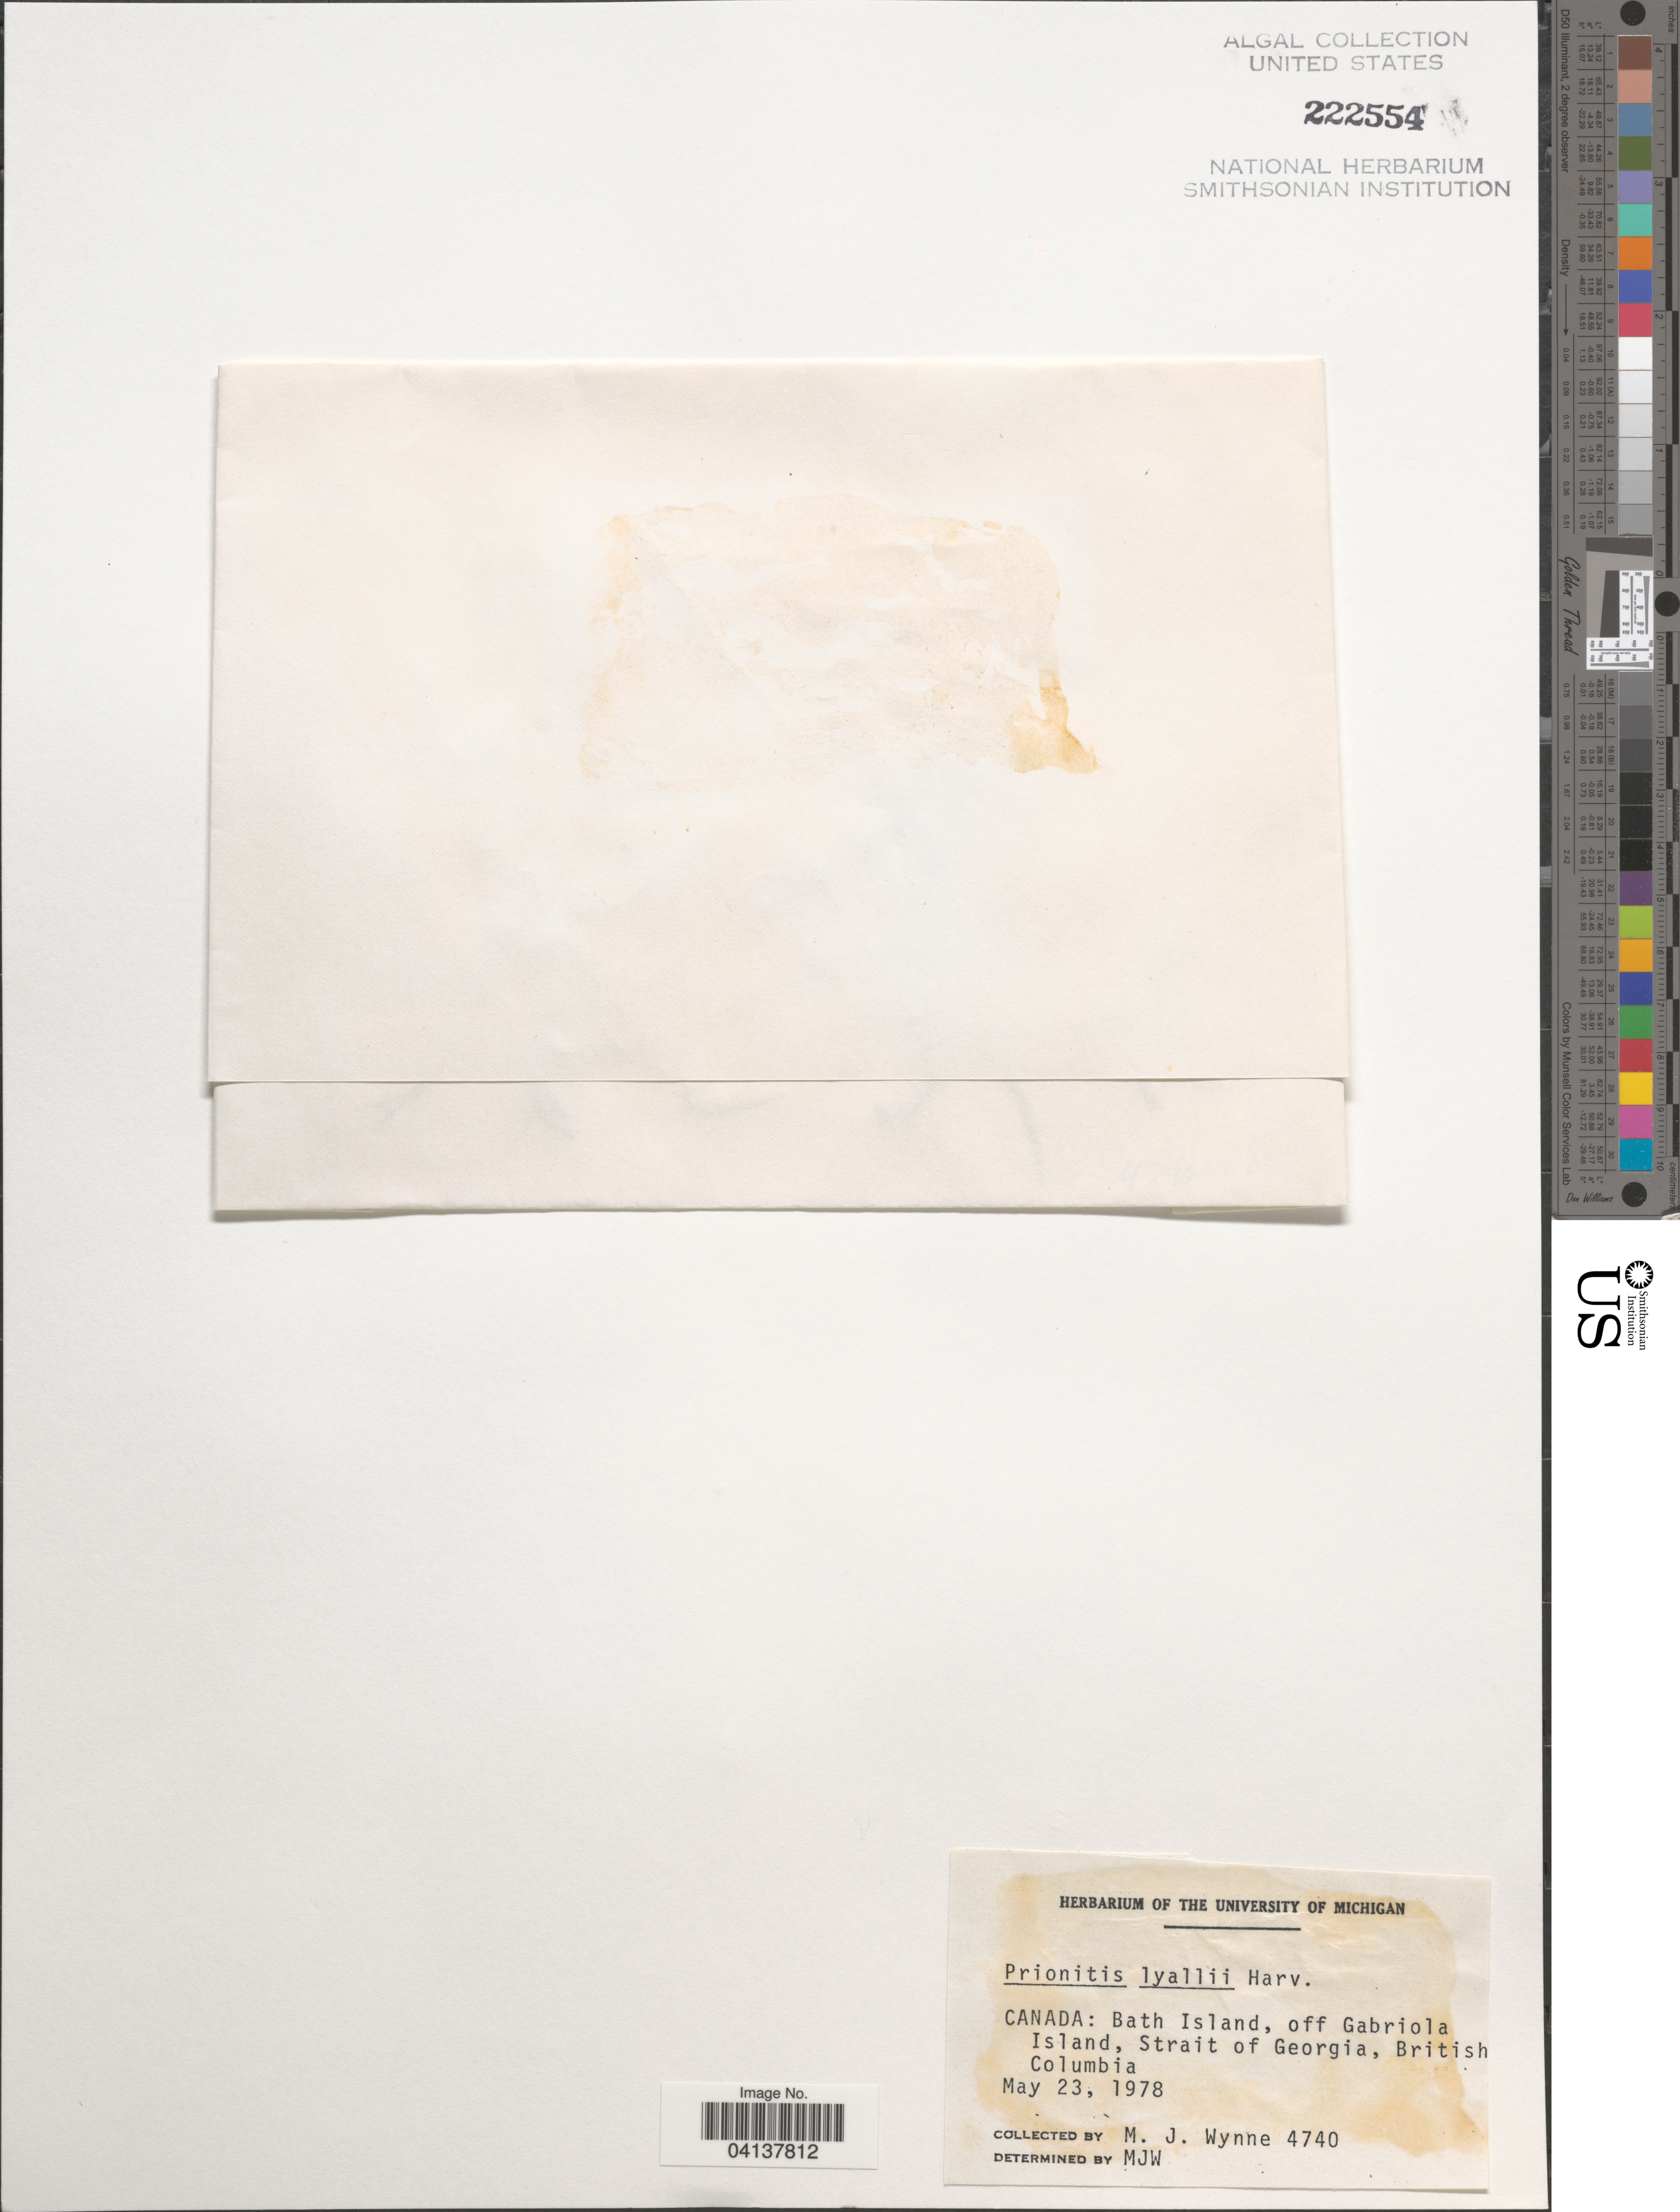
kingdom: Plantae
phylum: Rhodophyta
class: Florideophyceae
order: Cryptonemiales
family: Cryptonemiaceae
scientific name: Prionitis sternbergii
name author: (C. Agardh) J. Agardh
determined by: Algae name updating Project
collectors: M.J. Wynne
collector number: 4740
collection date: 1978-05-23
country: Canada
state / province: British Columbia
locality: Bath Island, off Gabriola Island, Strait of Georgia.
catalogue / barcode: US 222554